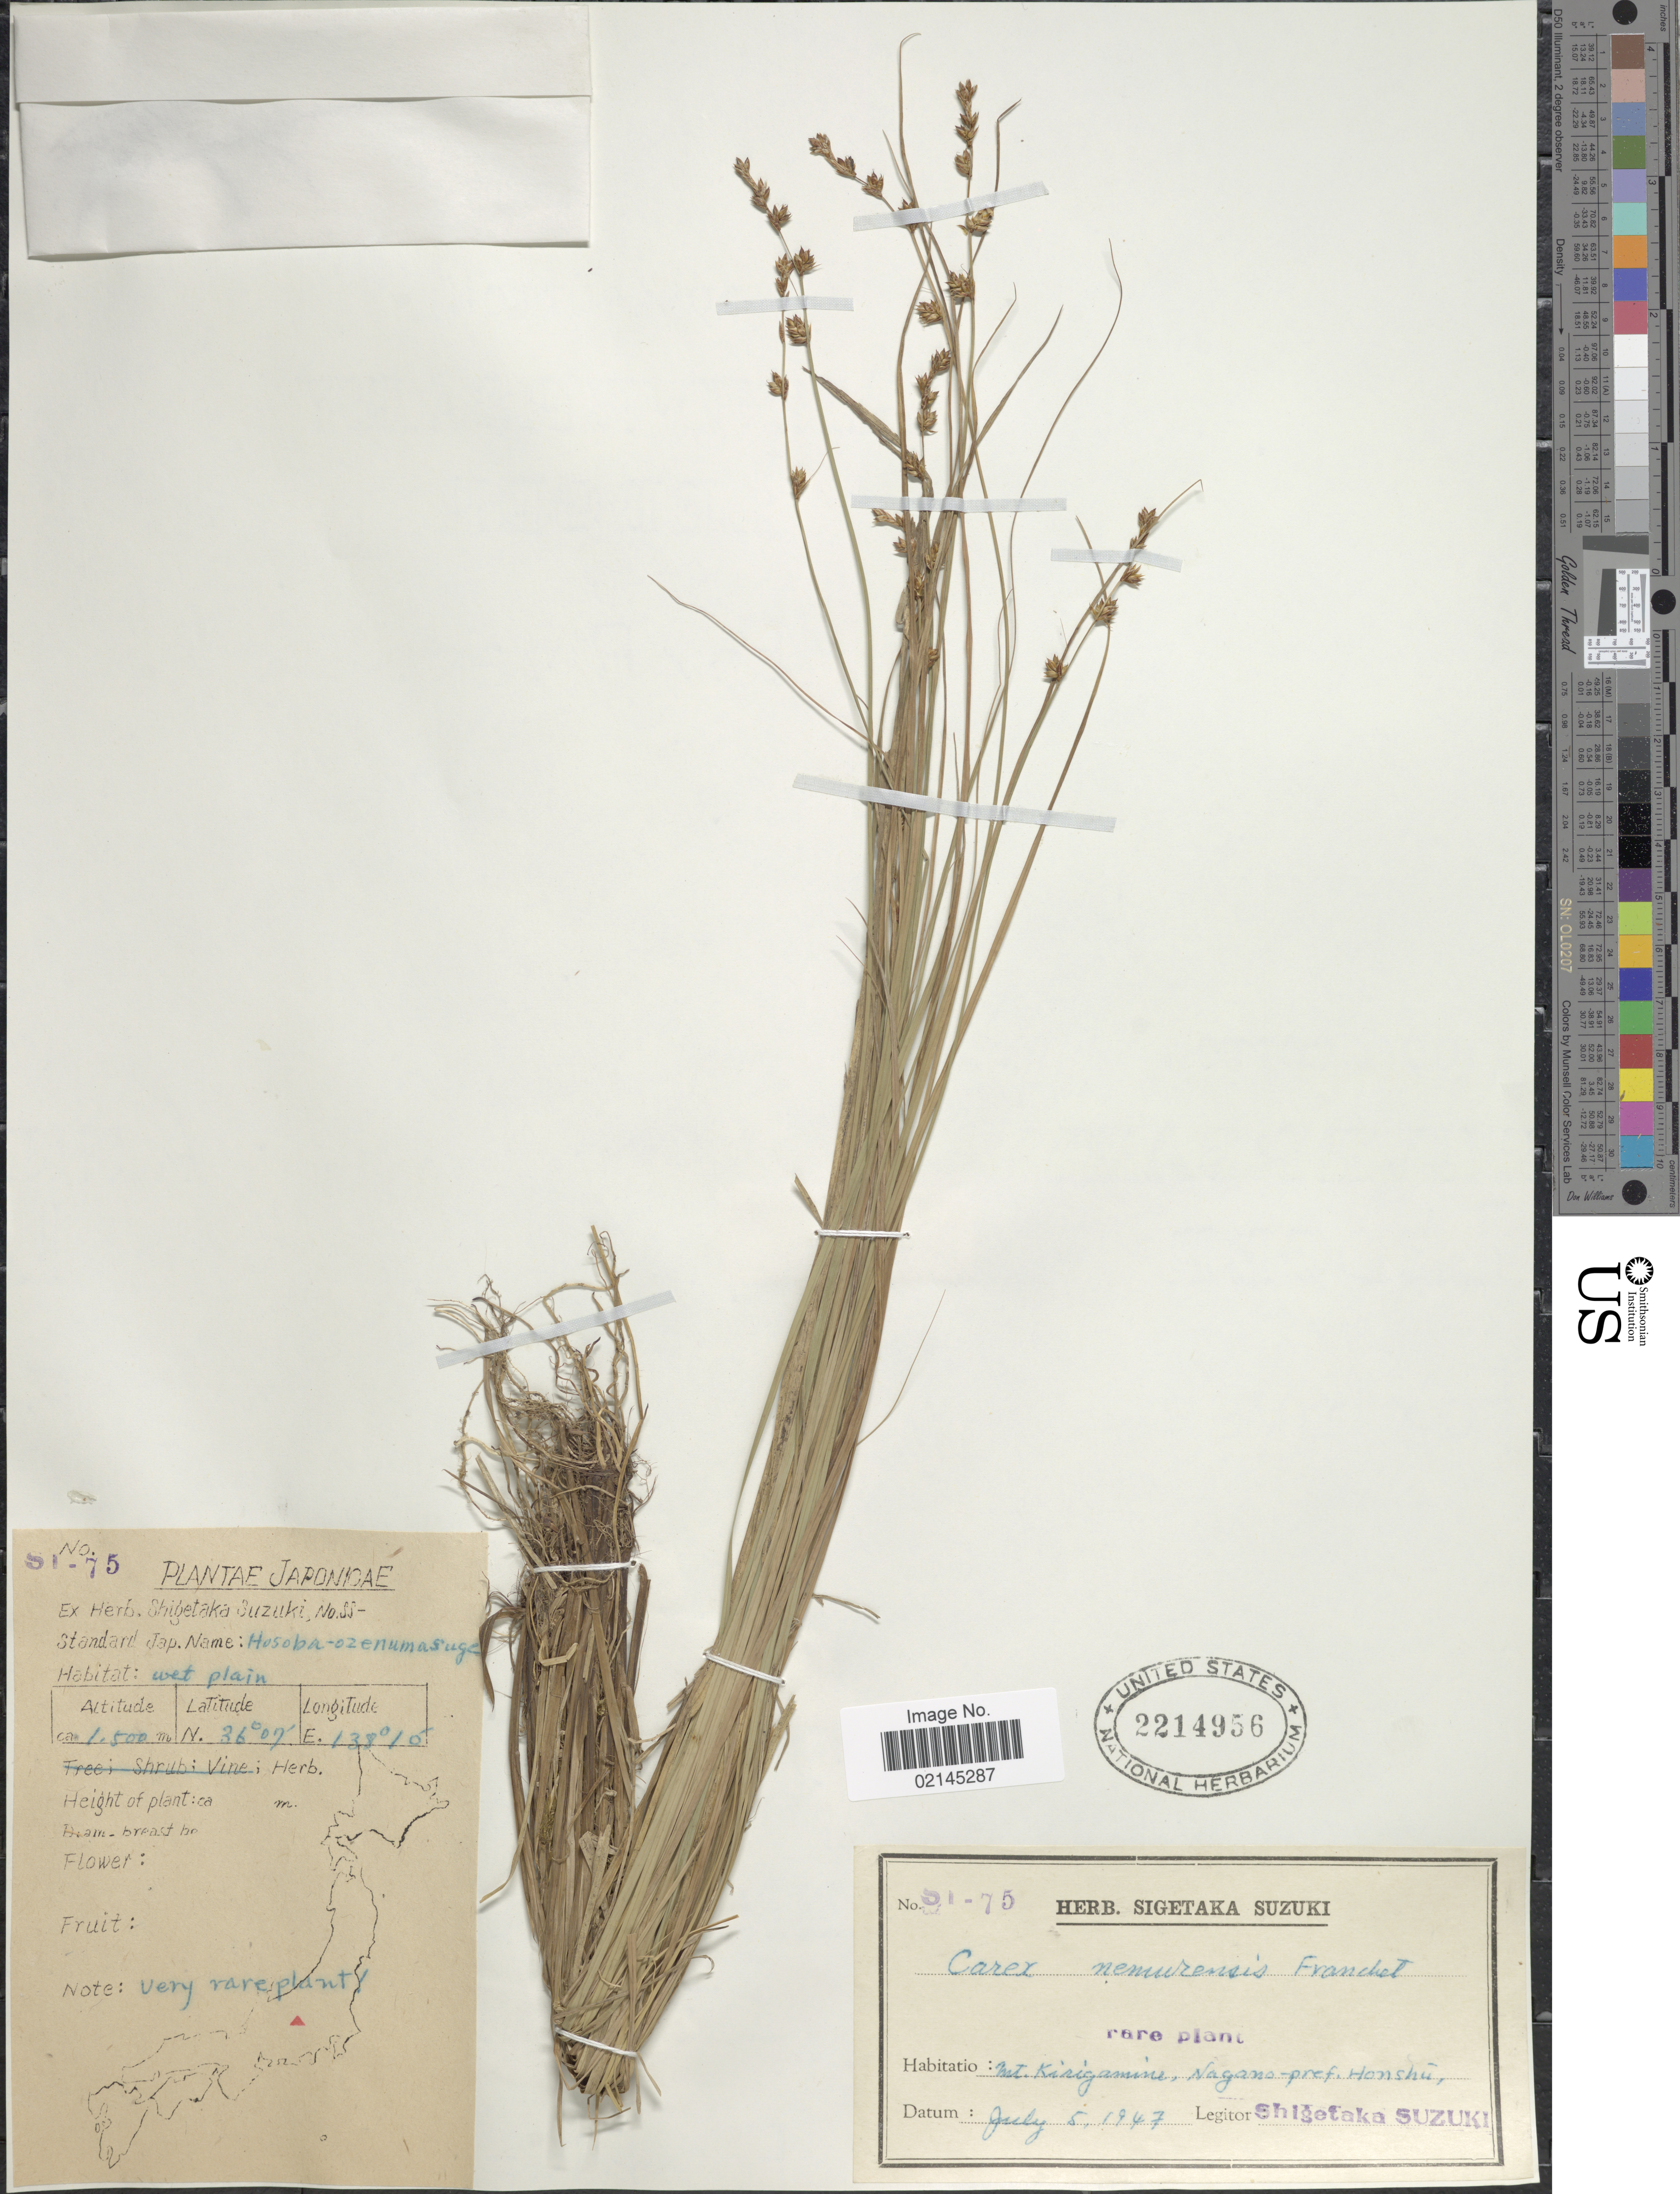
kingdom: Plantae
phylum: Tracheophyta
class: Liliopsida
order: Poales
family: Cyperaceae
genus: Carex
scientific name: Carex nemurensis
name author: Franch.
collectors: S. Suzuki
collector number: SI-75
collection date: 1947-07-05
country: Japan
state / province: Nagano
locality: Mt. Kirigamina, Nagano-pref. Honshu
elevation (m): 1500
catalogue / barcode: US 2214956